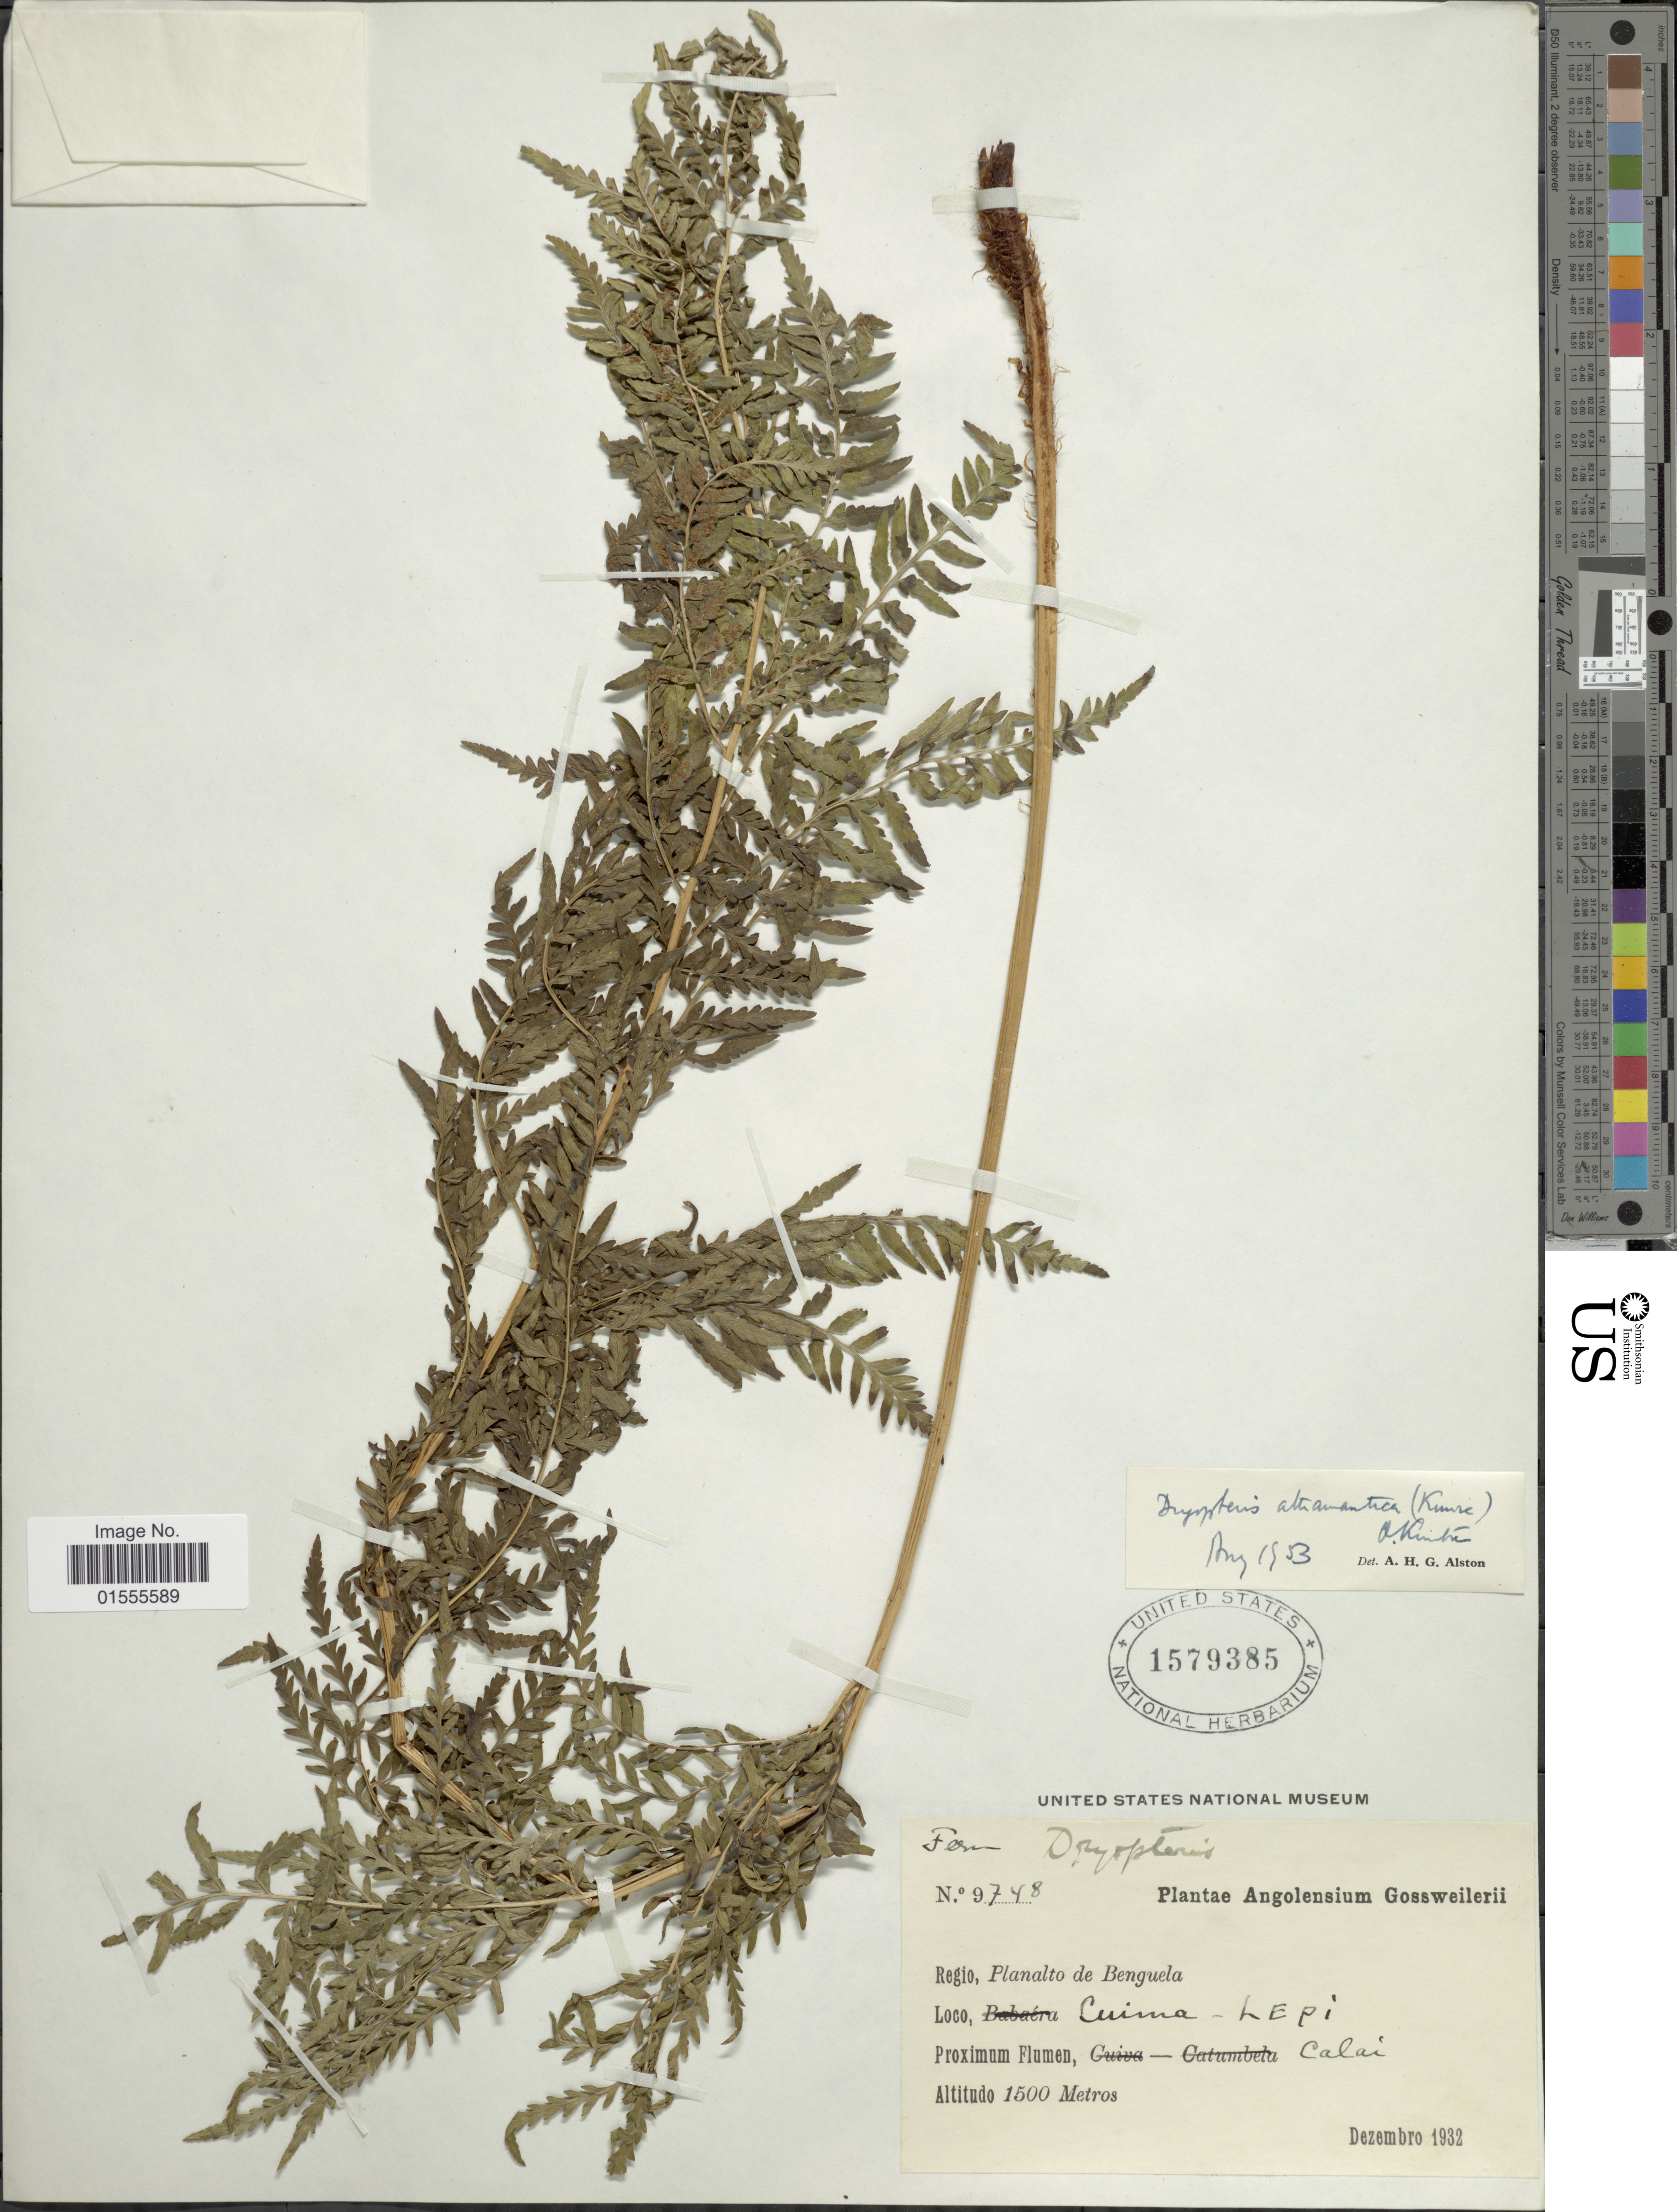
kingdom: Plantae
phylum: Tracheophyta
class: Polypodiopsida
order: Polypodiales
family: Dryopteridaceae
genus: Dryopteris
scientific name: Dryopteris athamantica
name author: (Kunze) Kunze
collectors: A. Gossweiler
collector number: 9748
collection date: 1932-12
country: Angola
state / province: Benguela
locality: Luima-Lepi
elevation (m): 1500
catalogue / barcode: US 1579385